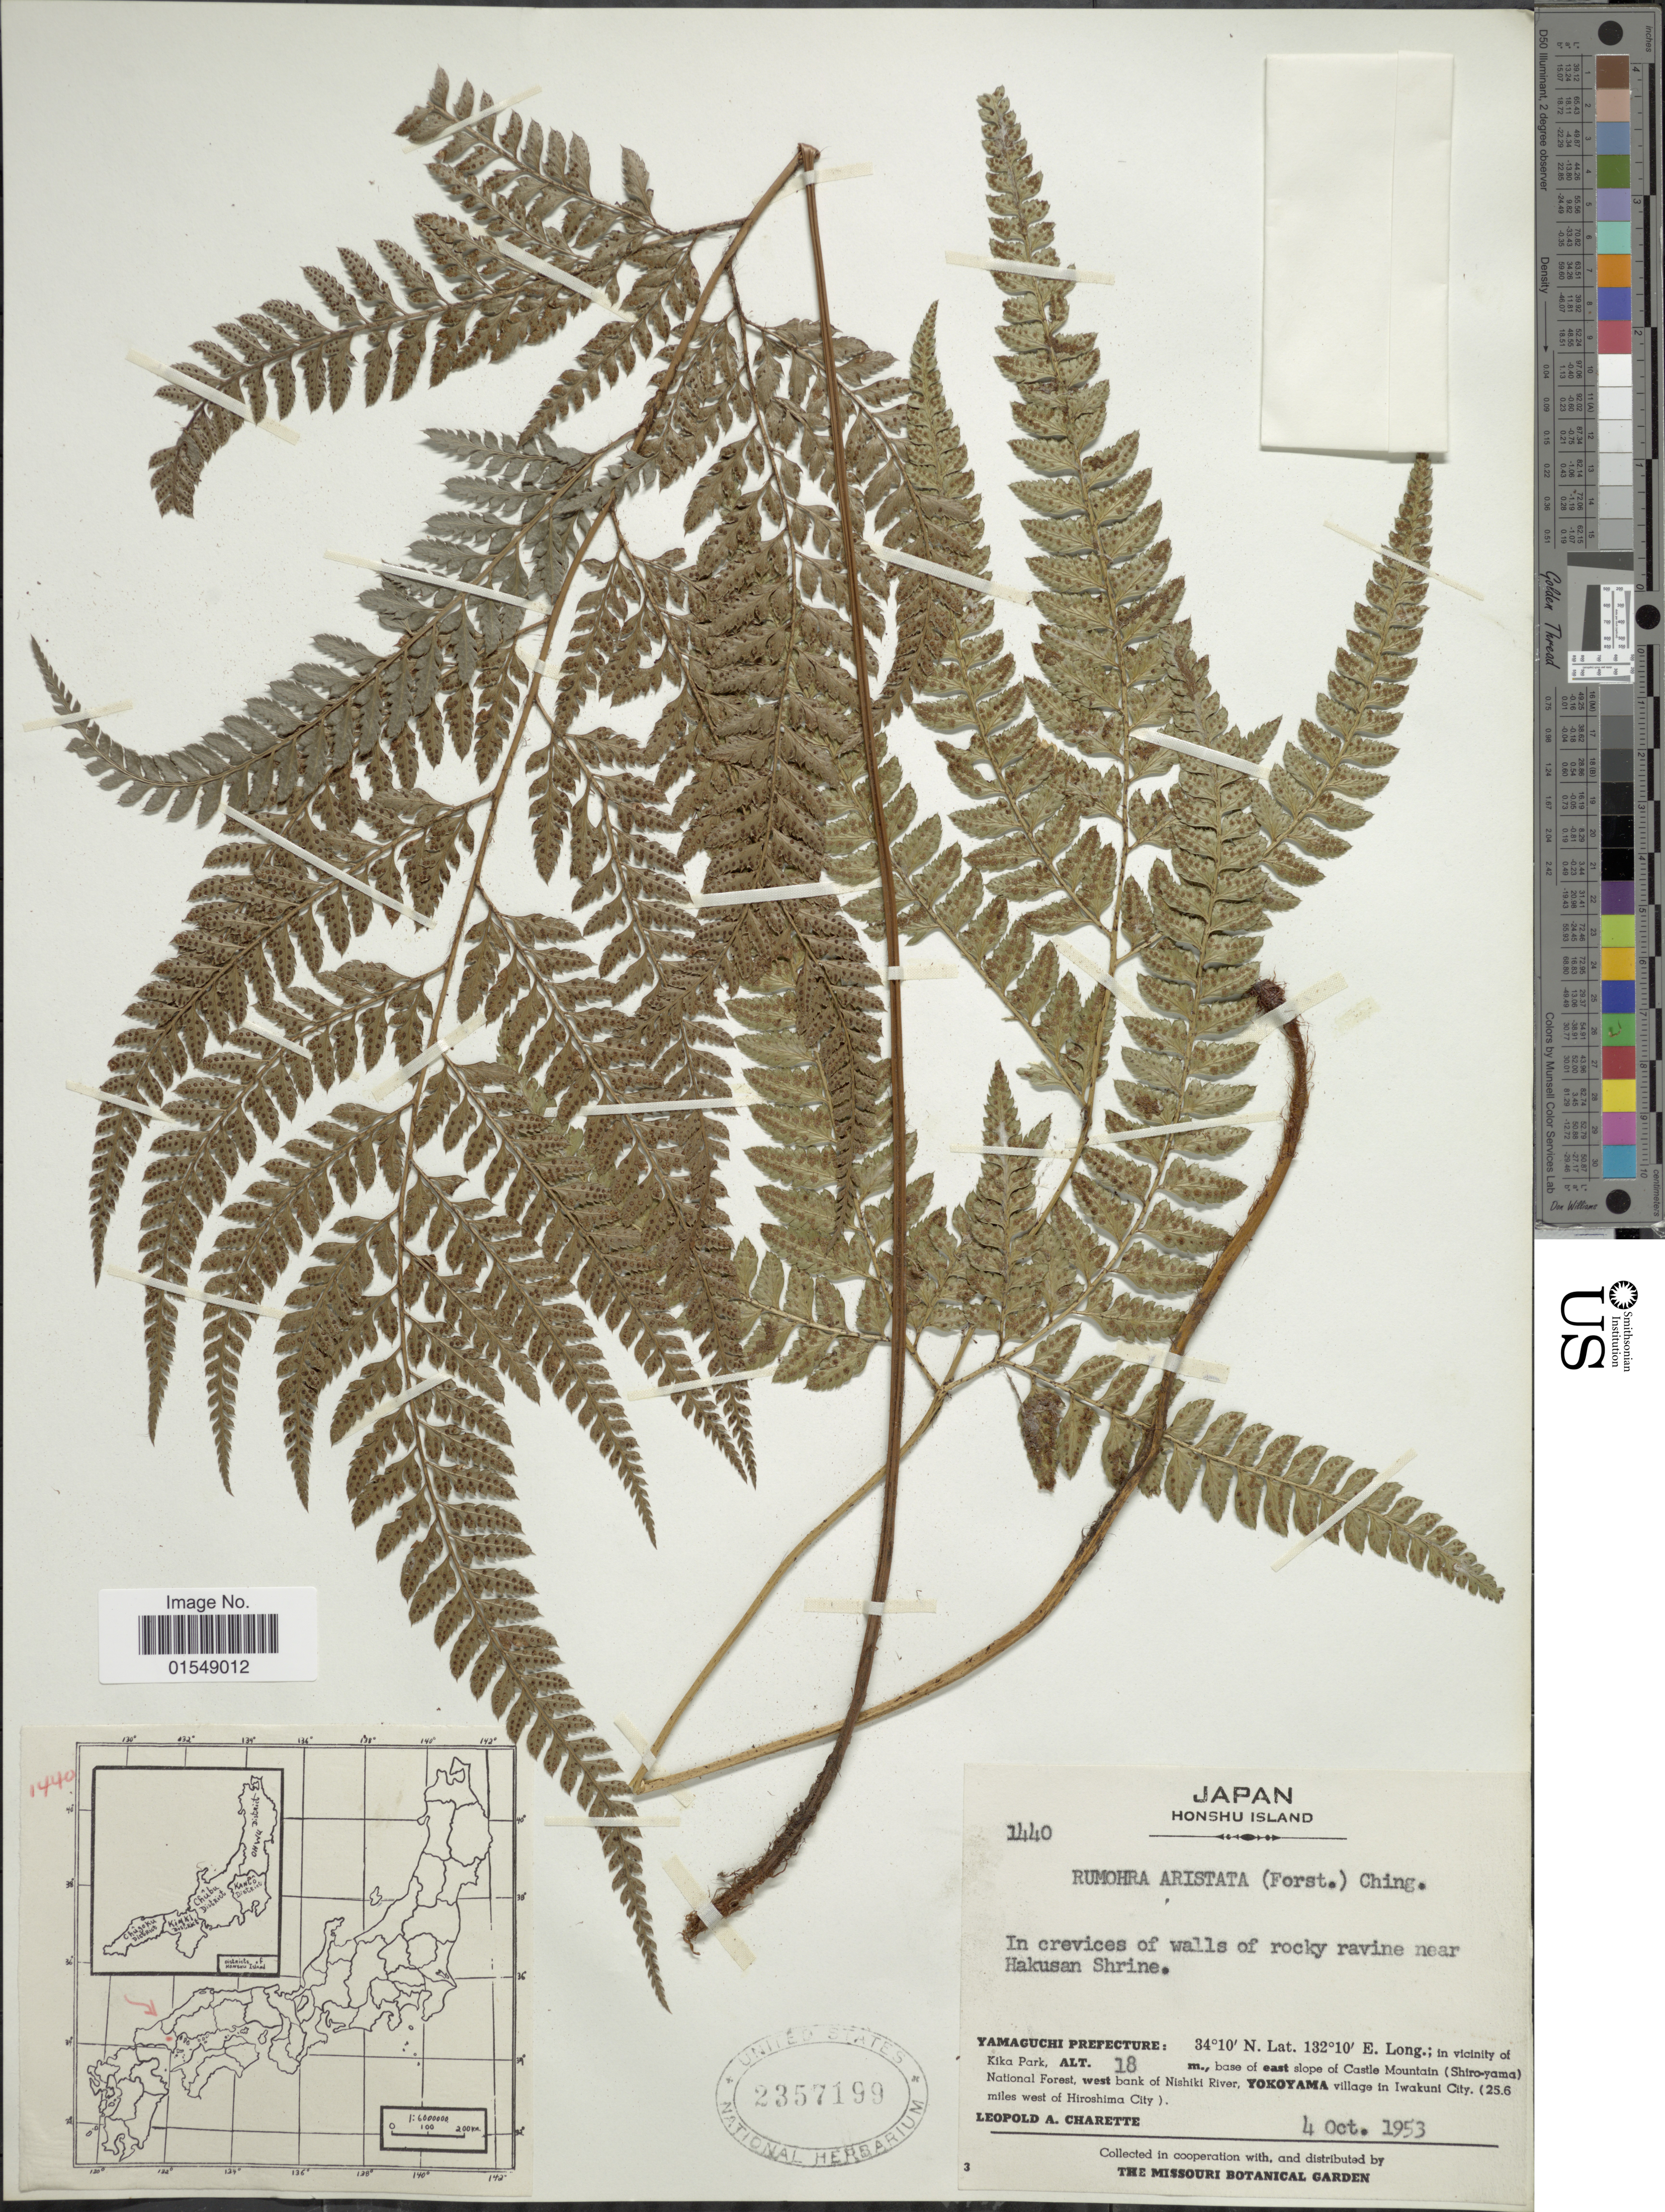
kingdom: Plantae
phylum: Tracheophyta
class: Polypodiopsida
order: Polypodiales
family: Dryopteridaceae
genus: Arachniodes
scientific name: Arachniodes aristata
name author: (G. Forst.) Tindale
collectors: L. A. Charette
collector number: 1440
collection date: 1953-10-04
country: Japan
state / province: Yamaguti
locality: Honshu Island, in crevices of walls of rocky ravine near Hakusan Shrine, Yamaguchi Prefecture: in vicinity of Kika Park, base of east slope of Castle Mountain (Shiro-yama) National Forest, west bank of Nishiki River, Yokoyama village in Iwakuni City, (25.6 miles west of Hiroshima City).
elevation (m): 18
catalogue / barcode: US 2357199